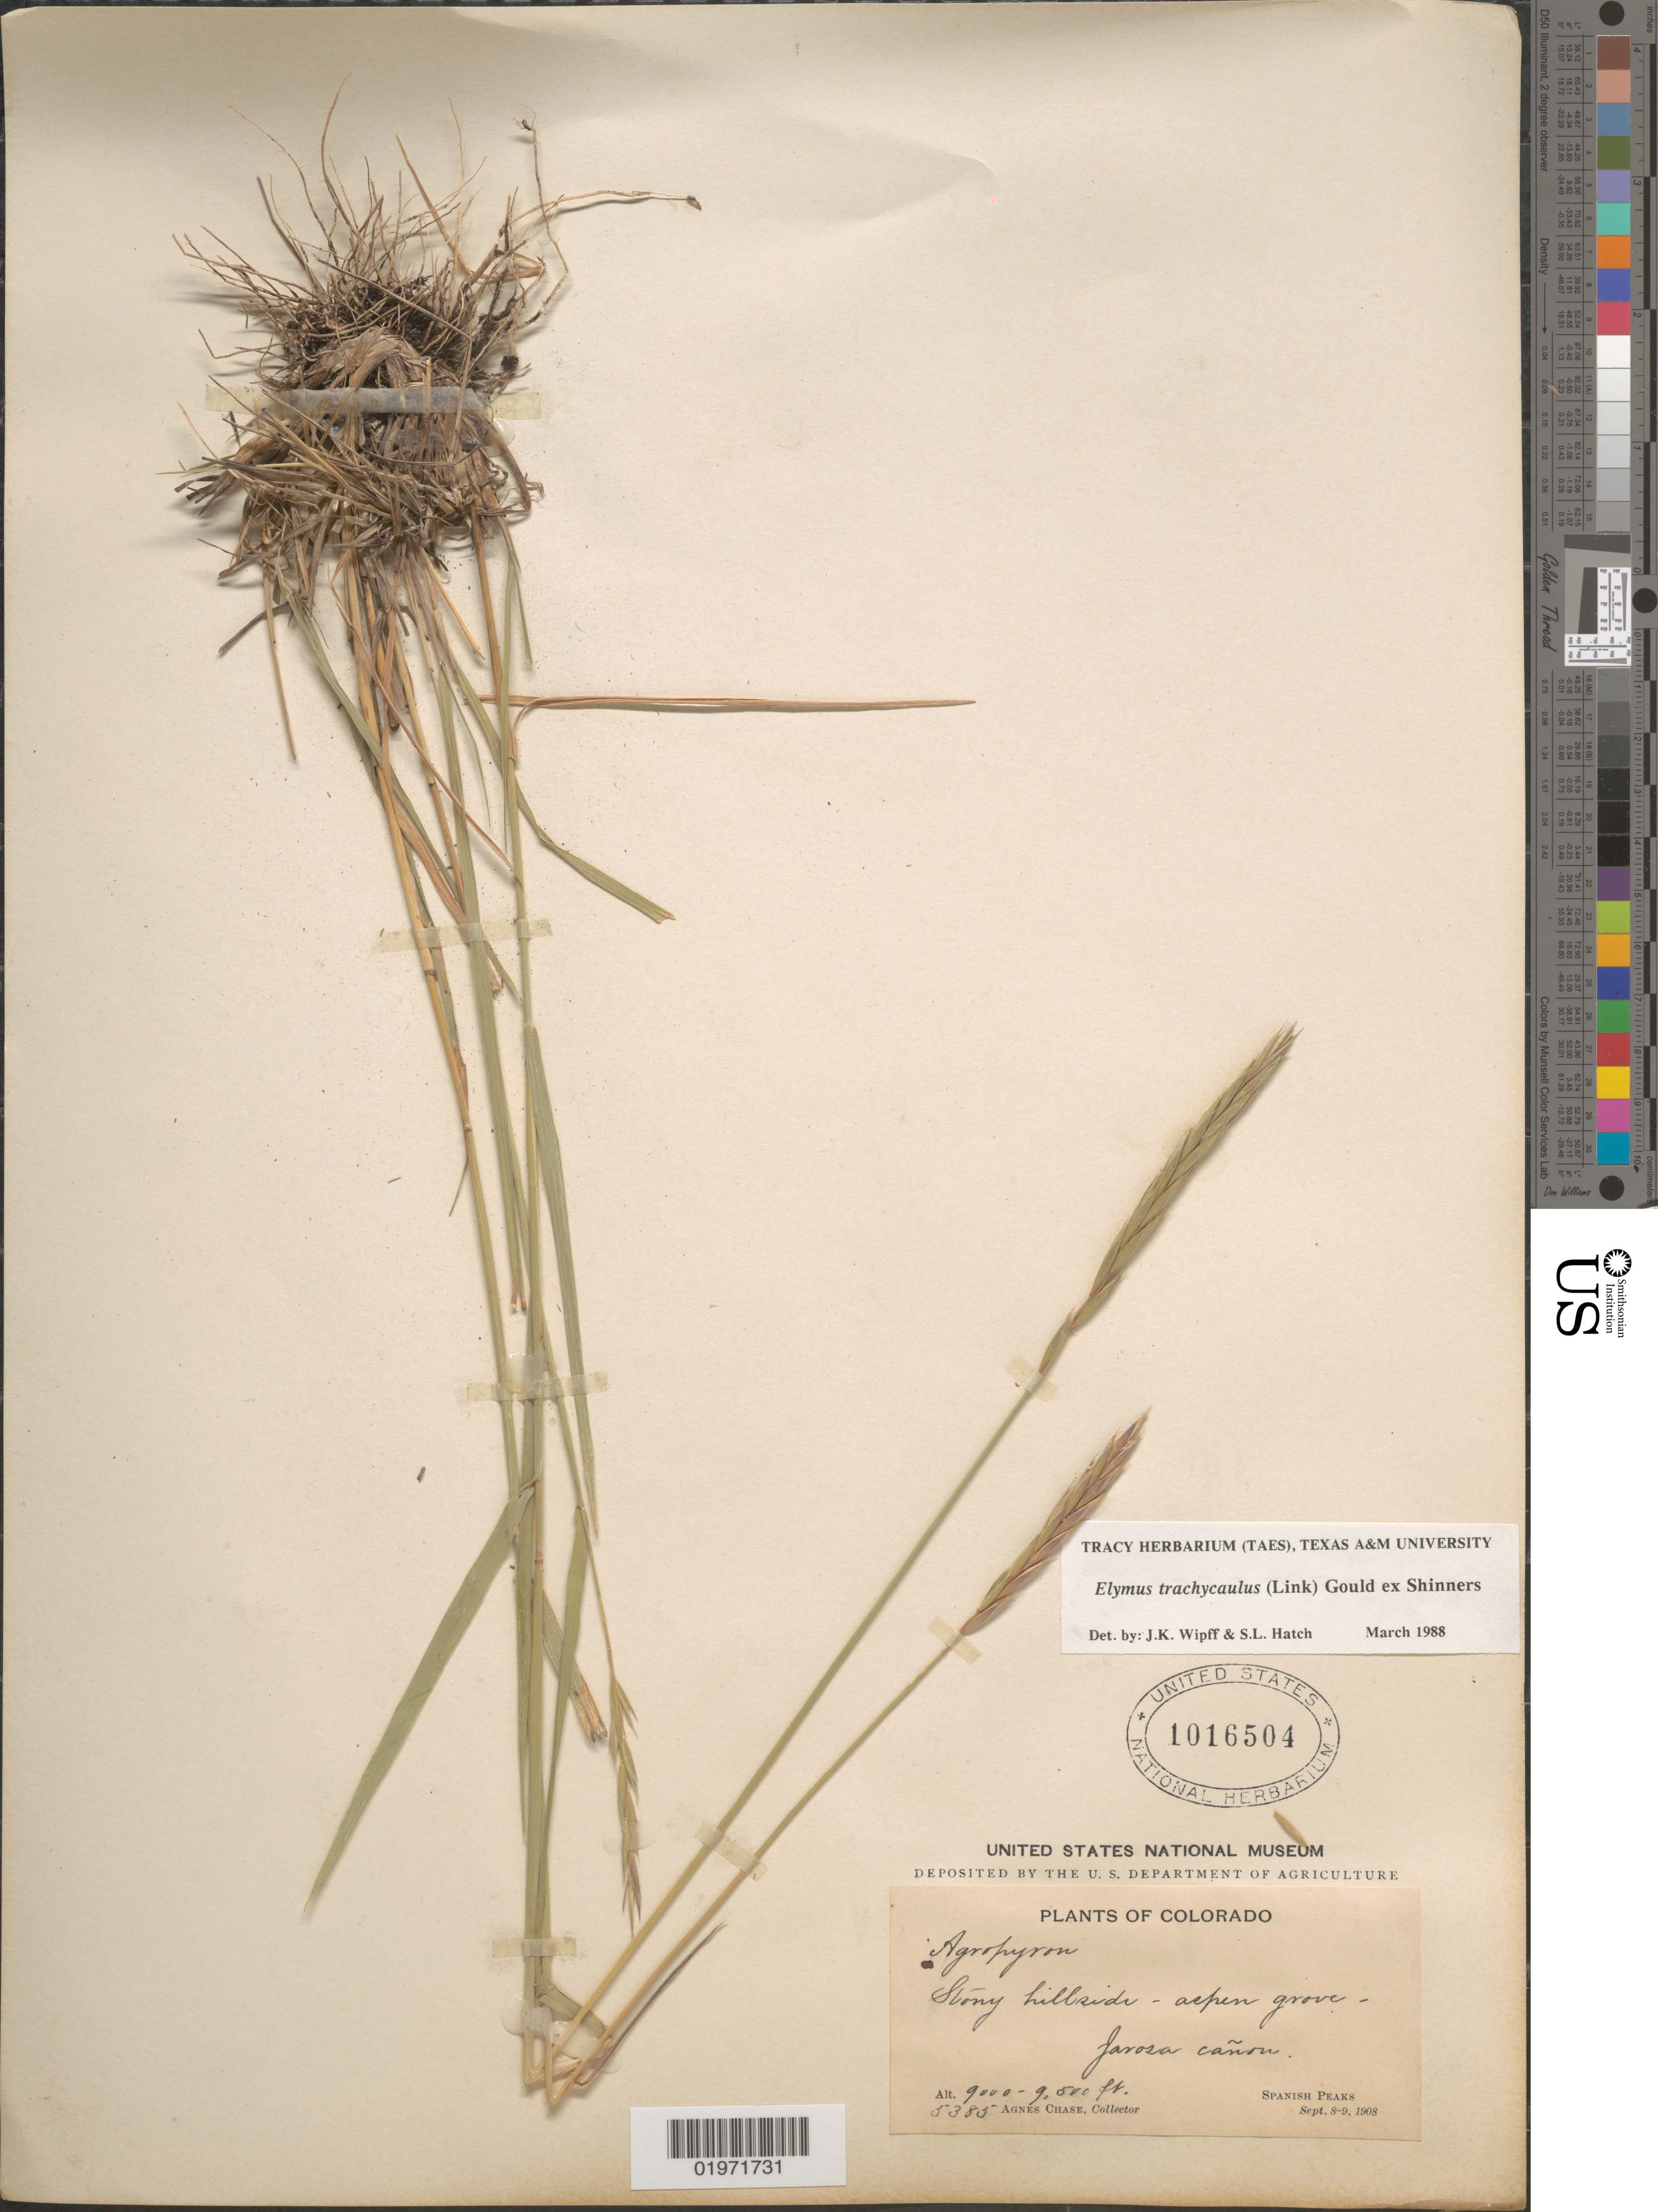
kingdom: Plantae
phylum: Tracheophyta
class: Liliopsida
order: Poales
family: Poaceae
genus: Elymus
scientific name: Elymus trachycaulus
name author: (Link) Gould ex Shinners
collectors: A. Chase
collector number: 5385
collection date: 1908-09-08/1908-09-09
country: United States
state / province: Colorado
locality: Stony hillside -aspen grove- Jarosa cañon. Spanish Peaks.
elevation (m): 2743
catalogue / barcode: US 1016504